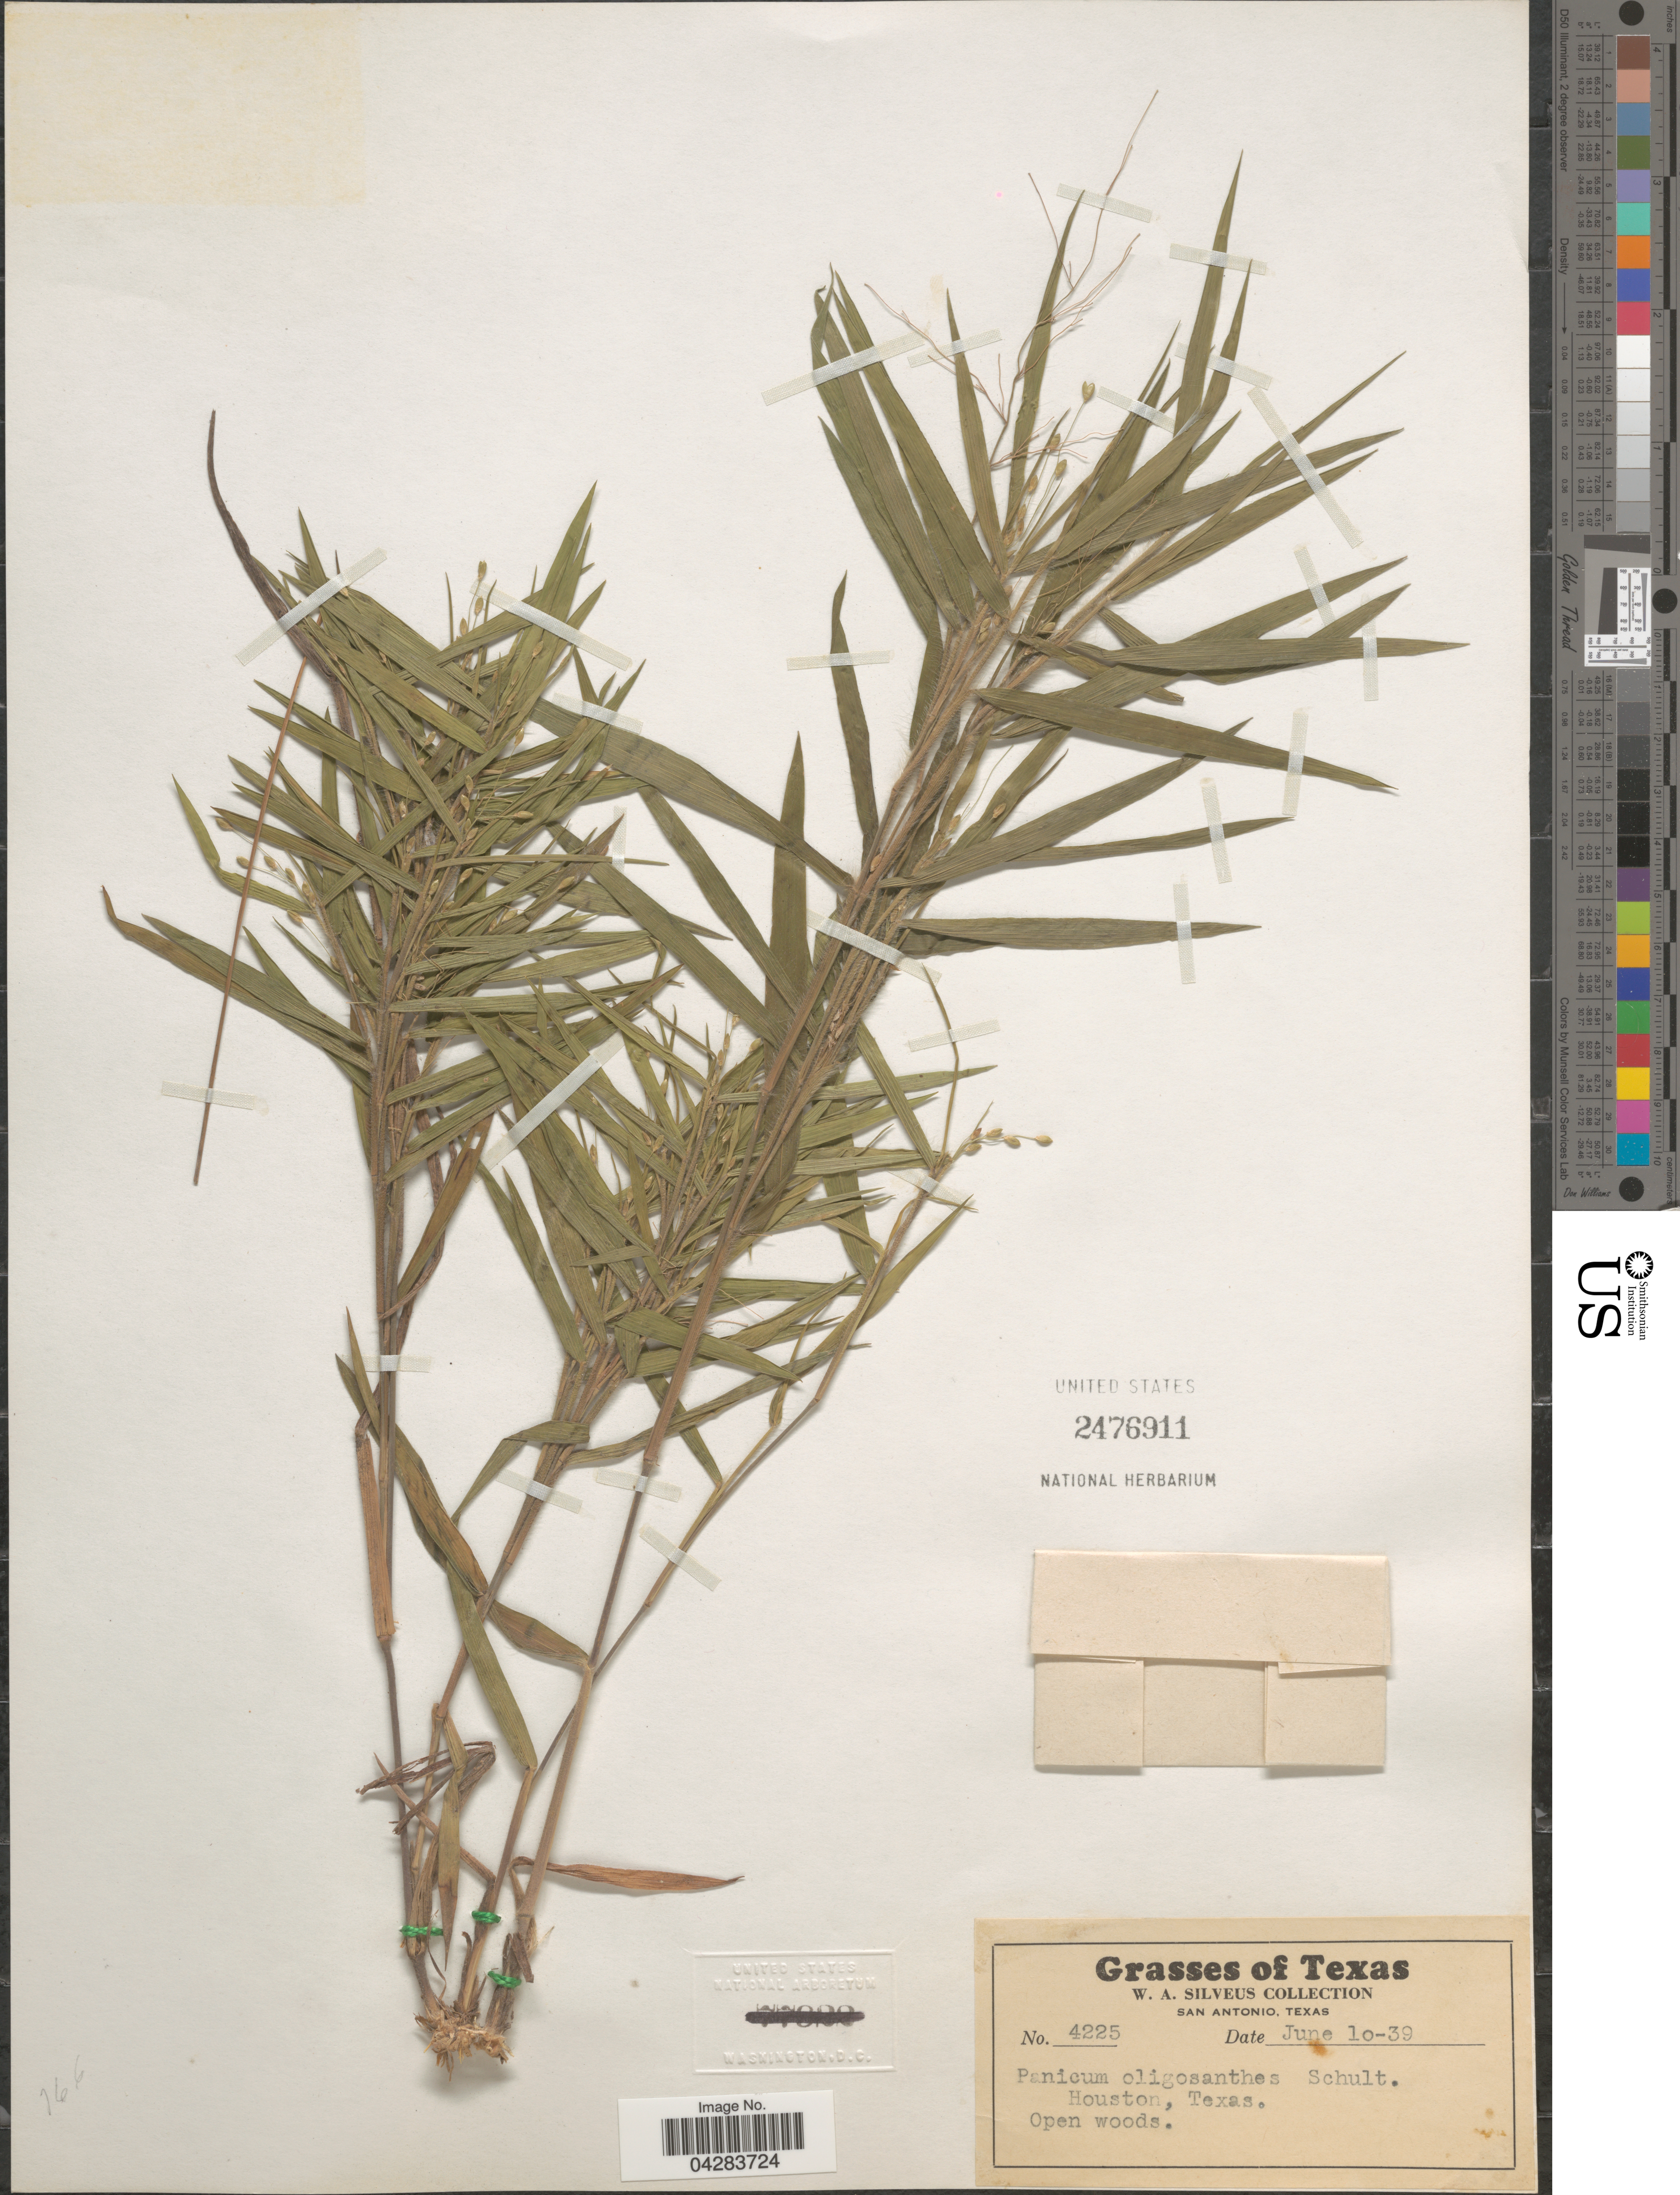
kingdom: Plantae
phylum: Tracheophyta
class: Liliopsida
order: Poales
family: Poaceae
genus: Dichanthelium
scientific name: Dichanthelium oligosanthes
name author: (Schult.) Gould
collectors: W. Silveus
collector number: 4225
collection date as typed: Transcribed d/m/y: 10/6/39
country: United States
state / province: Texas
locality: Houston.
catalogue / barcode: US 2476911